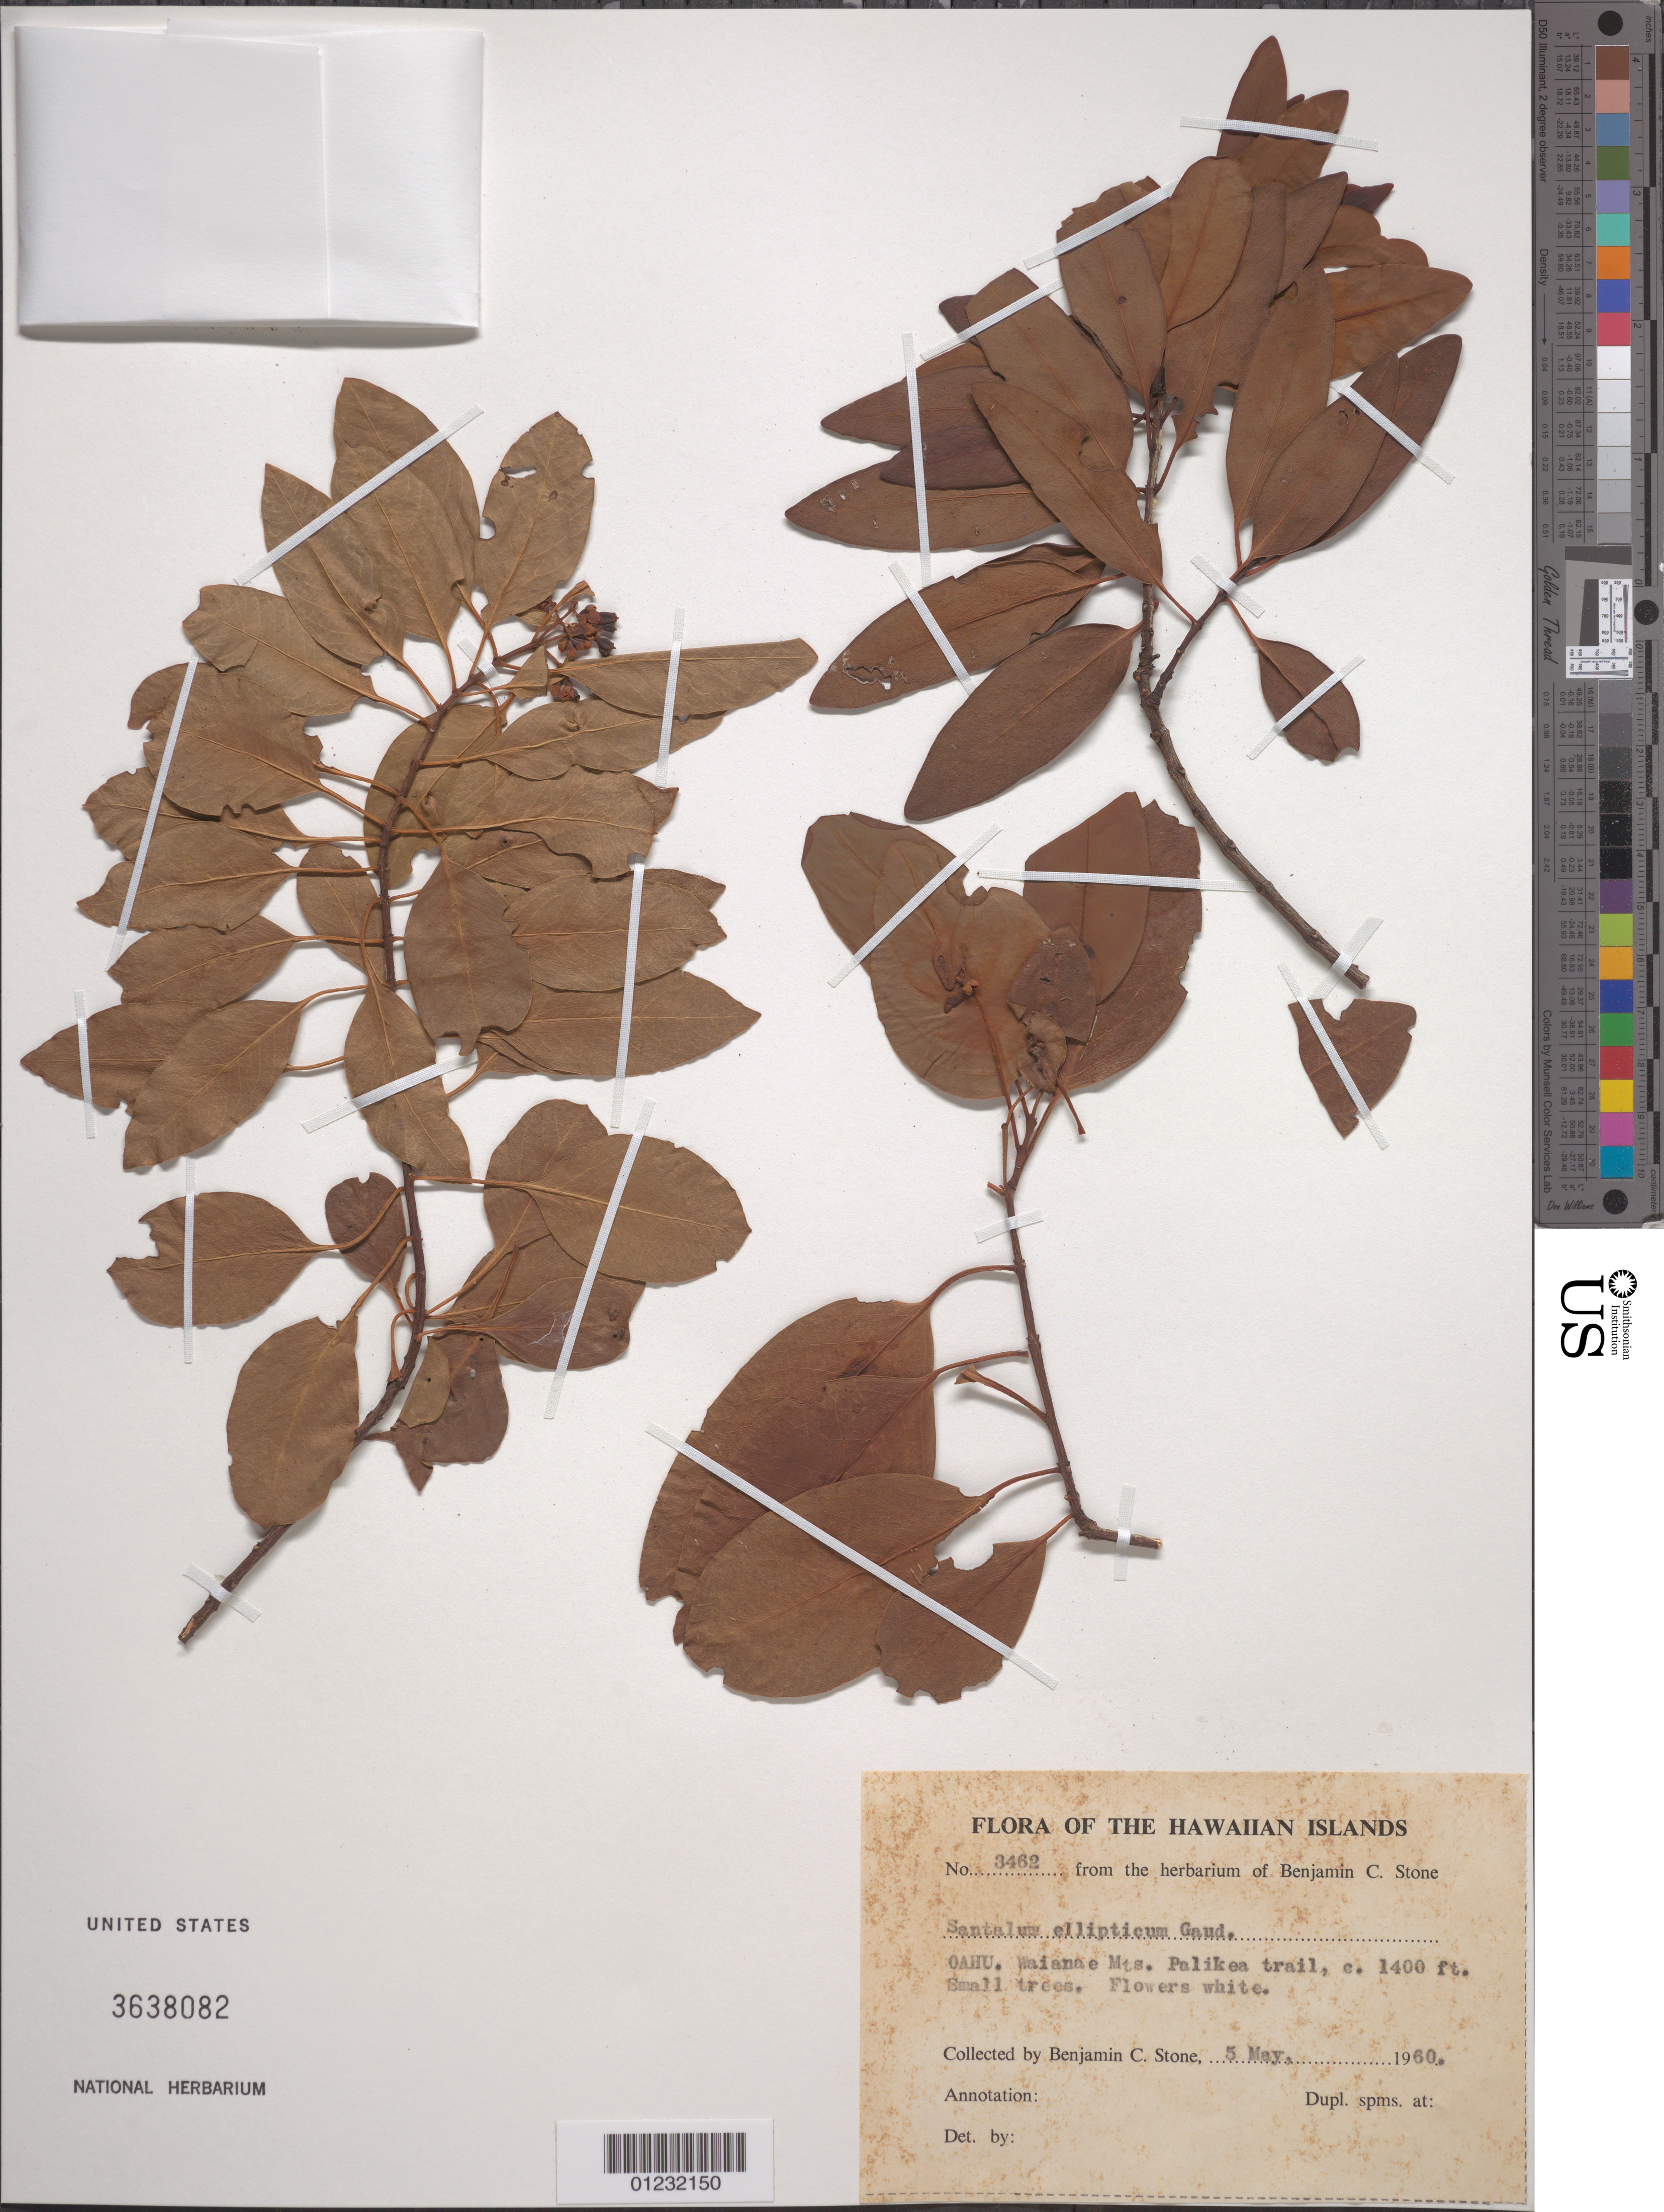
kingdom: Plantae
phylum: Tracheophyta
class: Magnoliopsida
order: Santalales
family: Santalaceae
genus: Santalum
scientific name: Santalum ellipticum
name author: Gaudich.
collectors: B. C. Stone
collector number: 3462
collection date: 1960-05-05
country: United States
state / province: Hawaii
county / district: Honolulu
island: Oahu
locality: Oahu, Waianae Mts., Palikea trail.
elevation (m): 427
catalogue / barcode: US 3638082